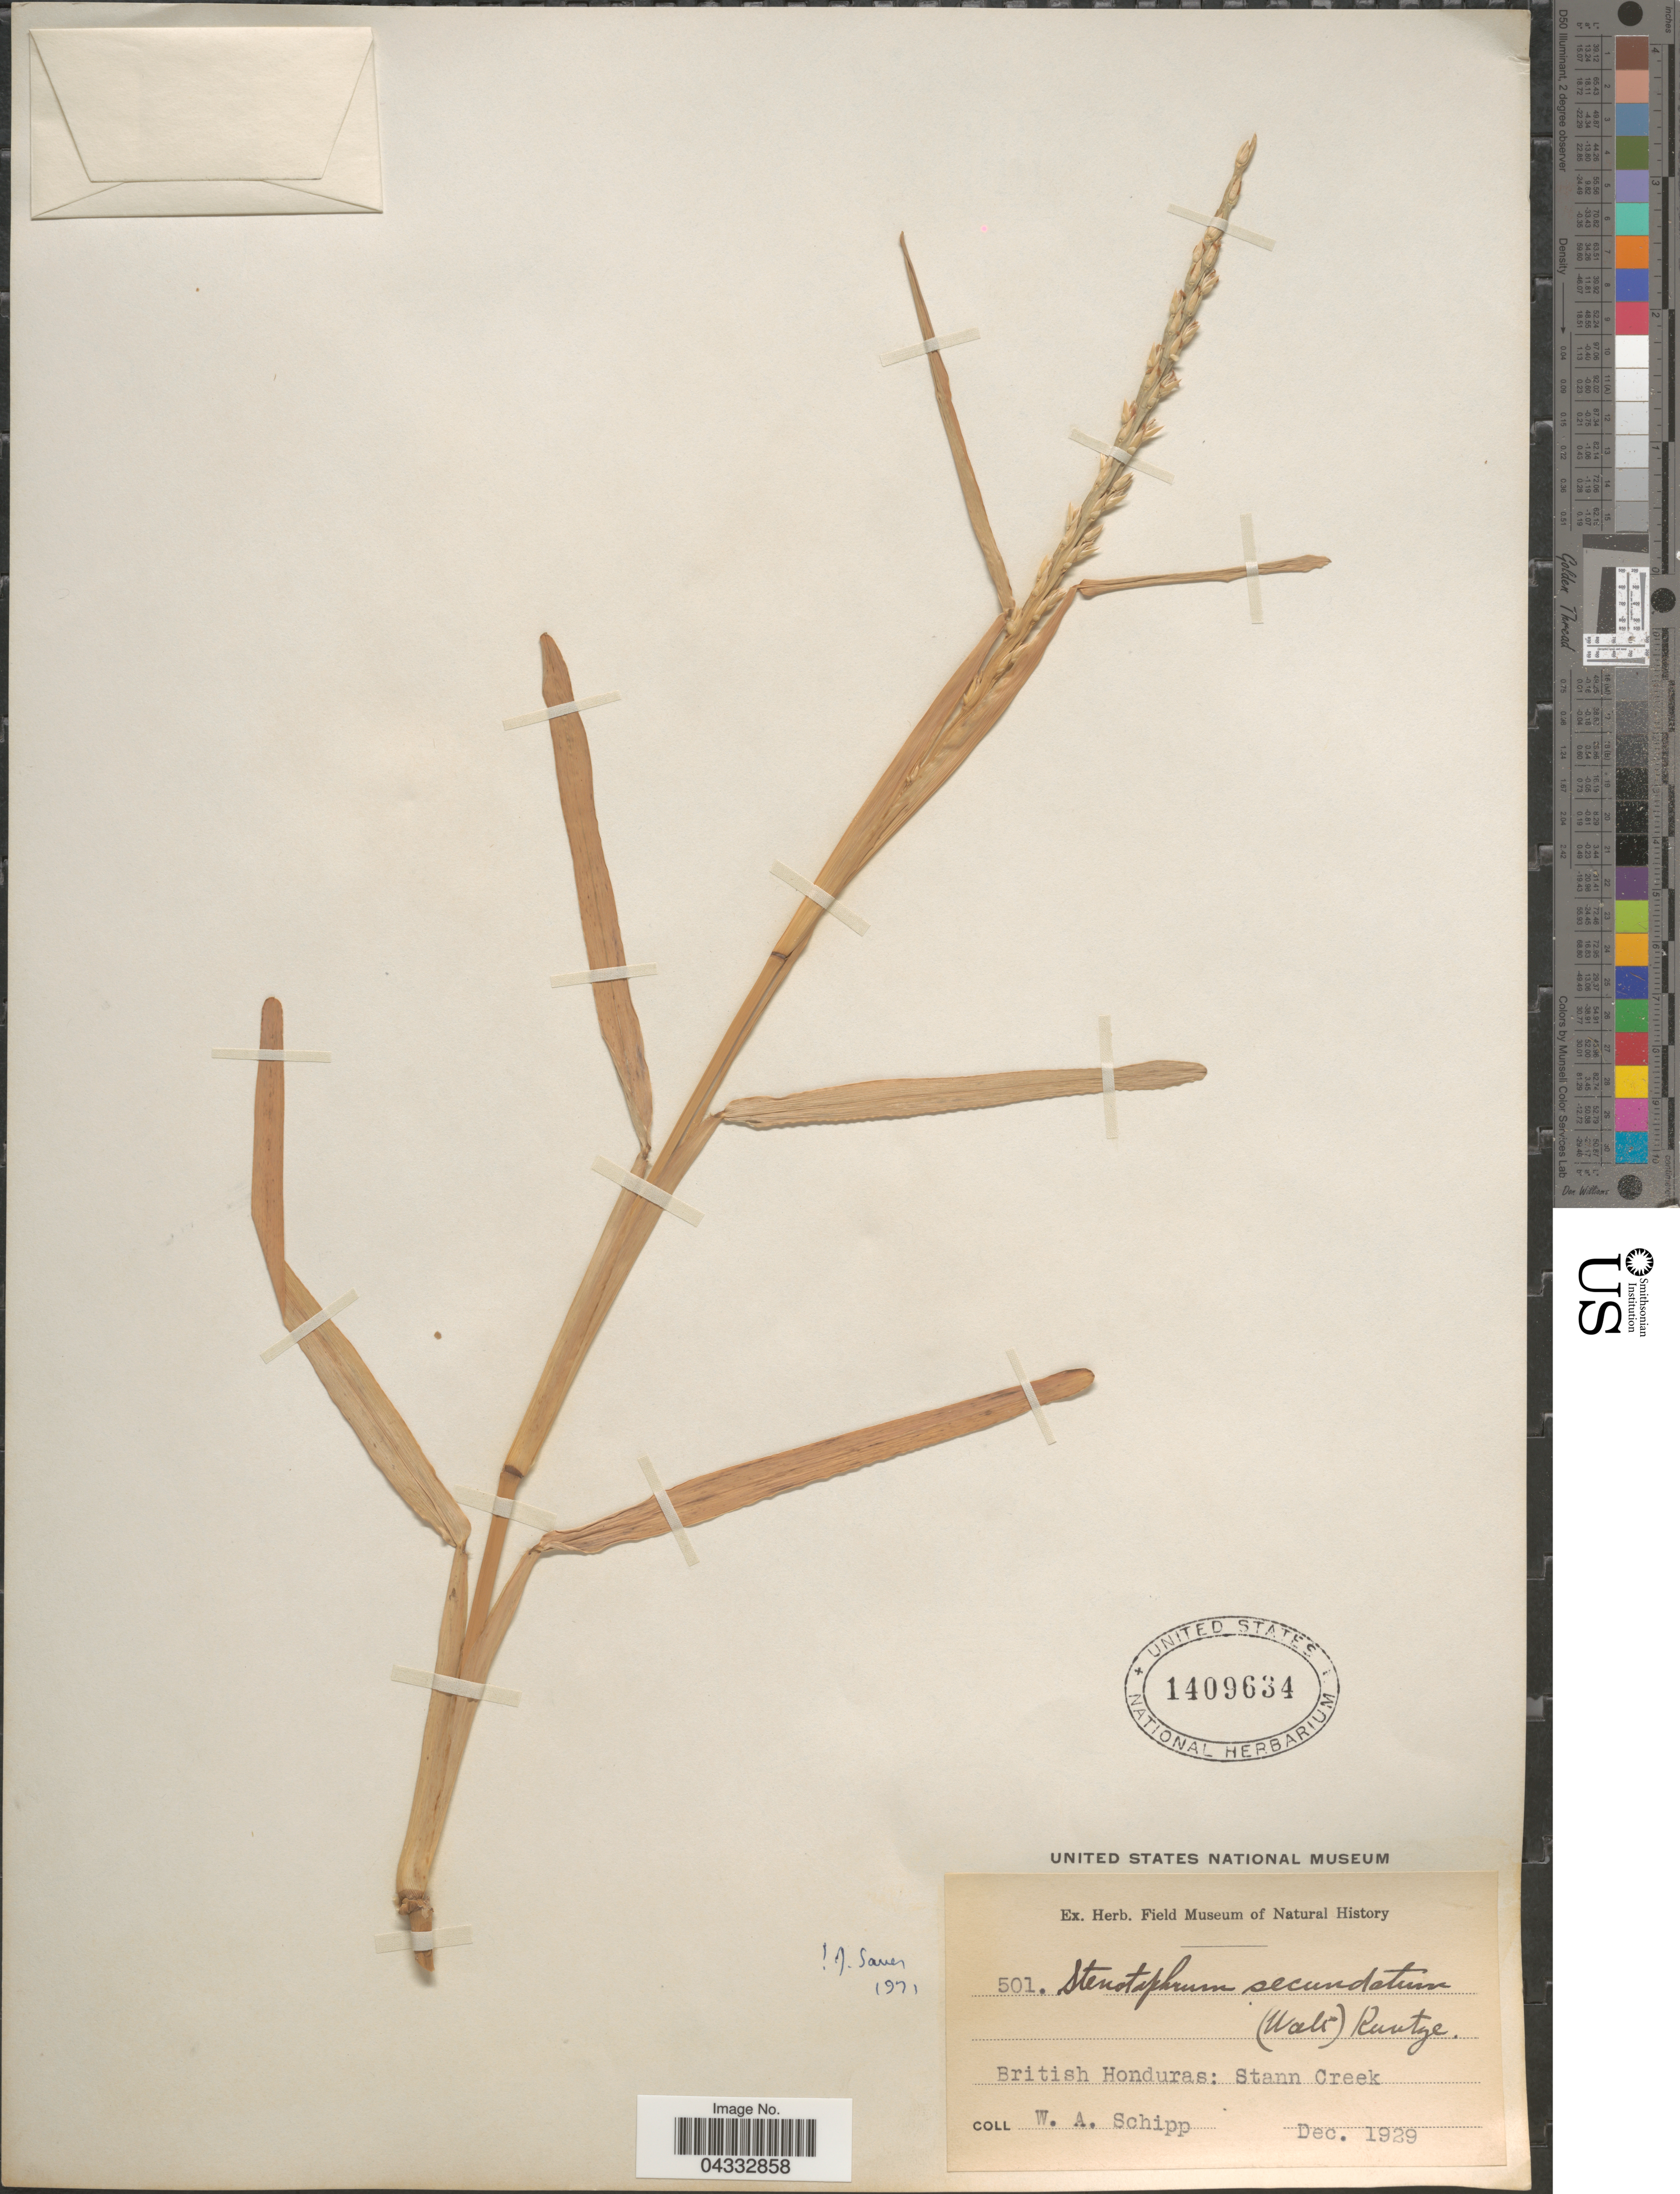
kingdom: Plantae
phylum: Tracheophyta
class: Liliopsida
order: Poales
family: Poaceae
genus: Stenotaphrum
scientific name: Stenotaphrum secundatum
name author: (Walter) Kuntze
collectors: W. Schipp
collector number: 501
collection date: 1929-12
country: Belize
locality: British Honduras: Stann Creek.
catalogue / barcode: US 1409634